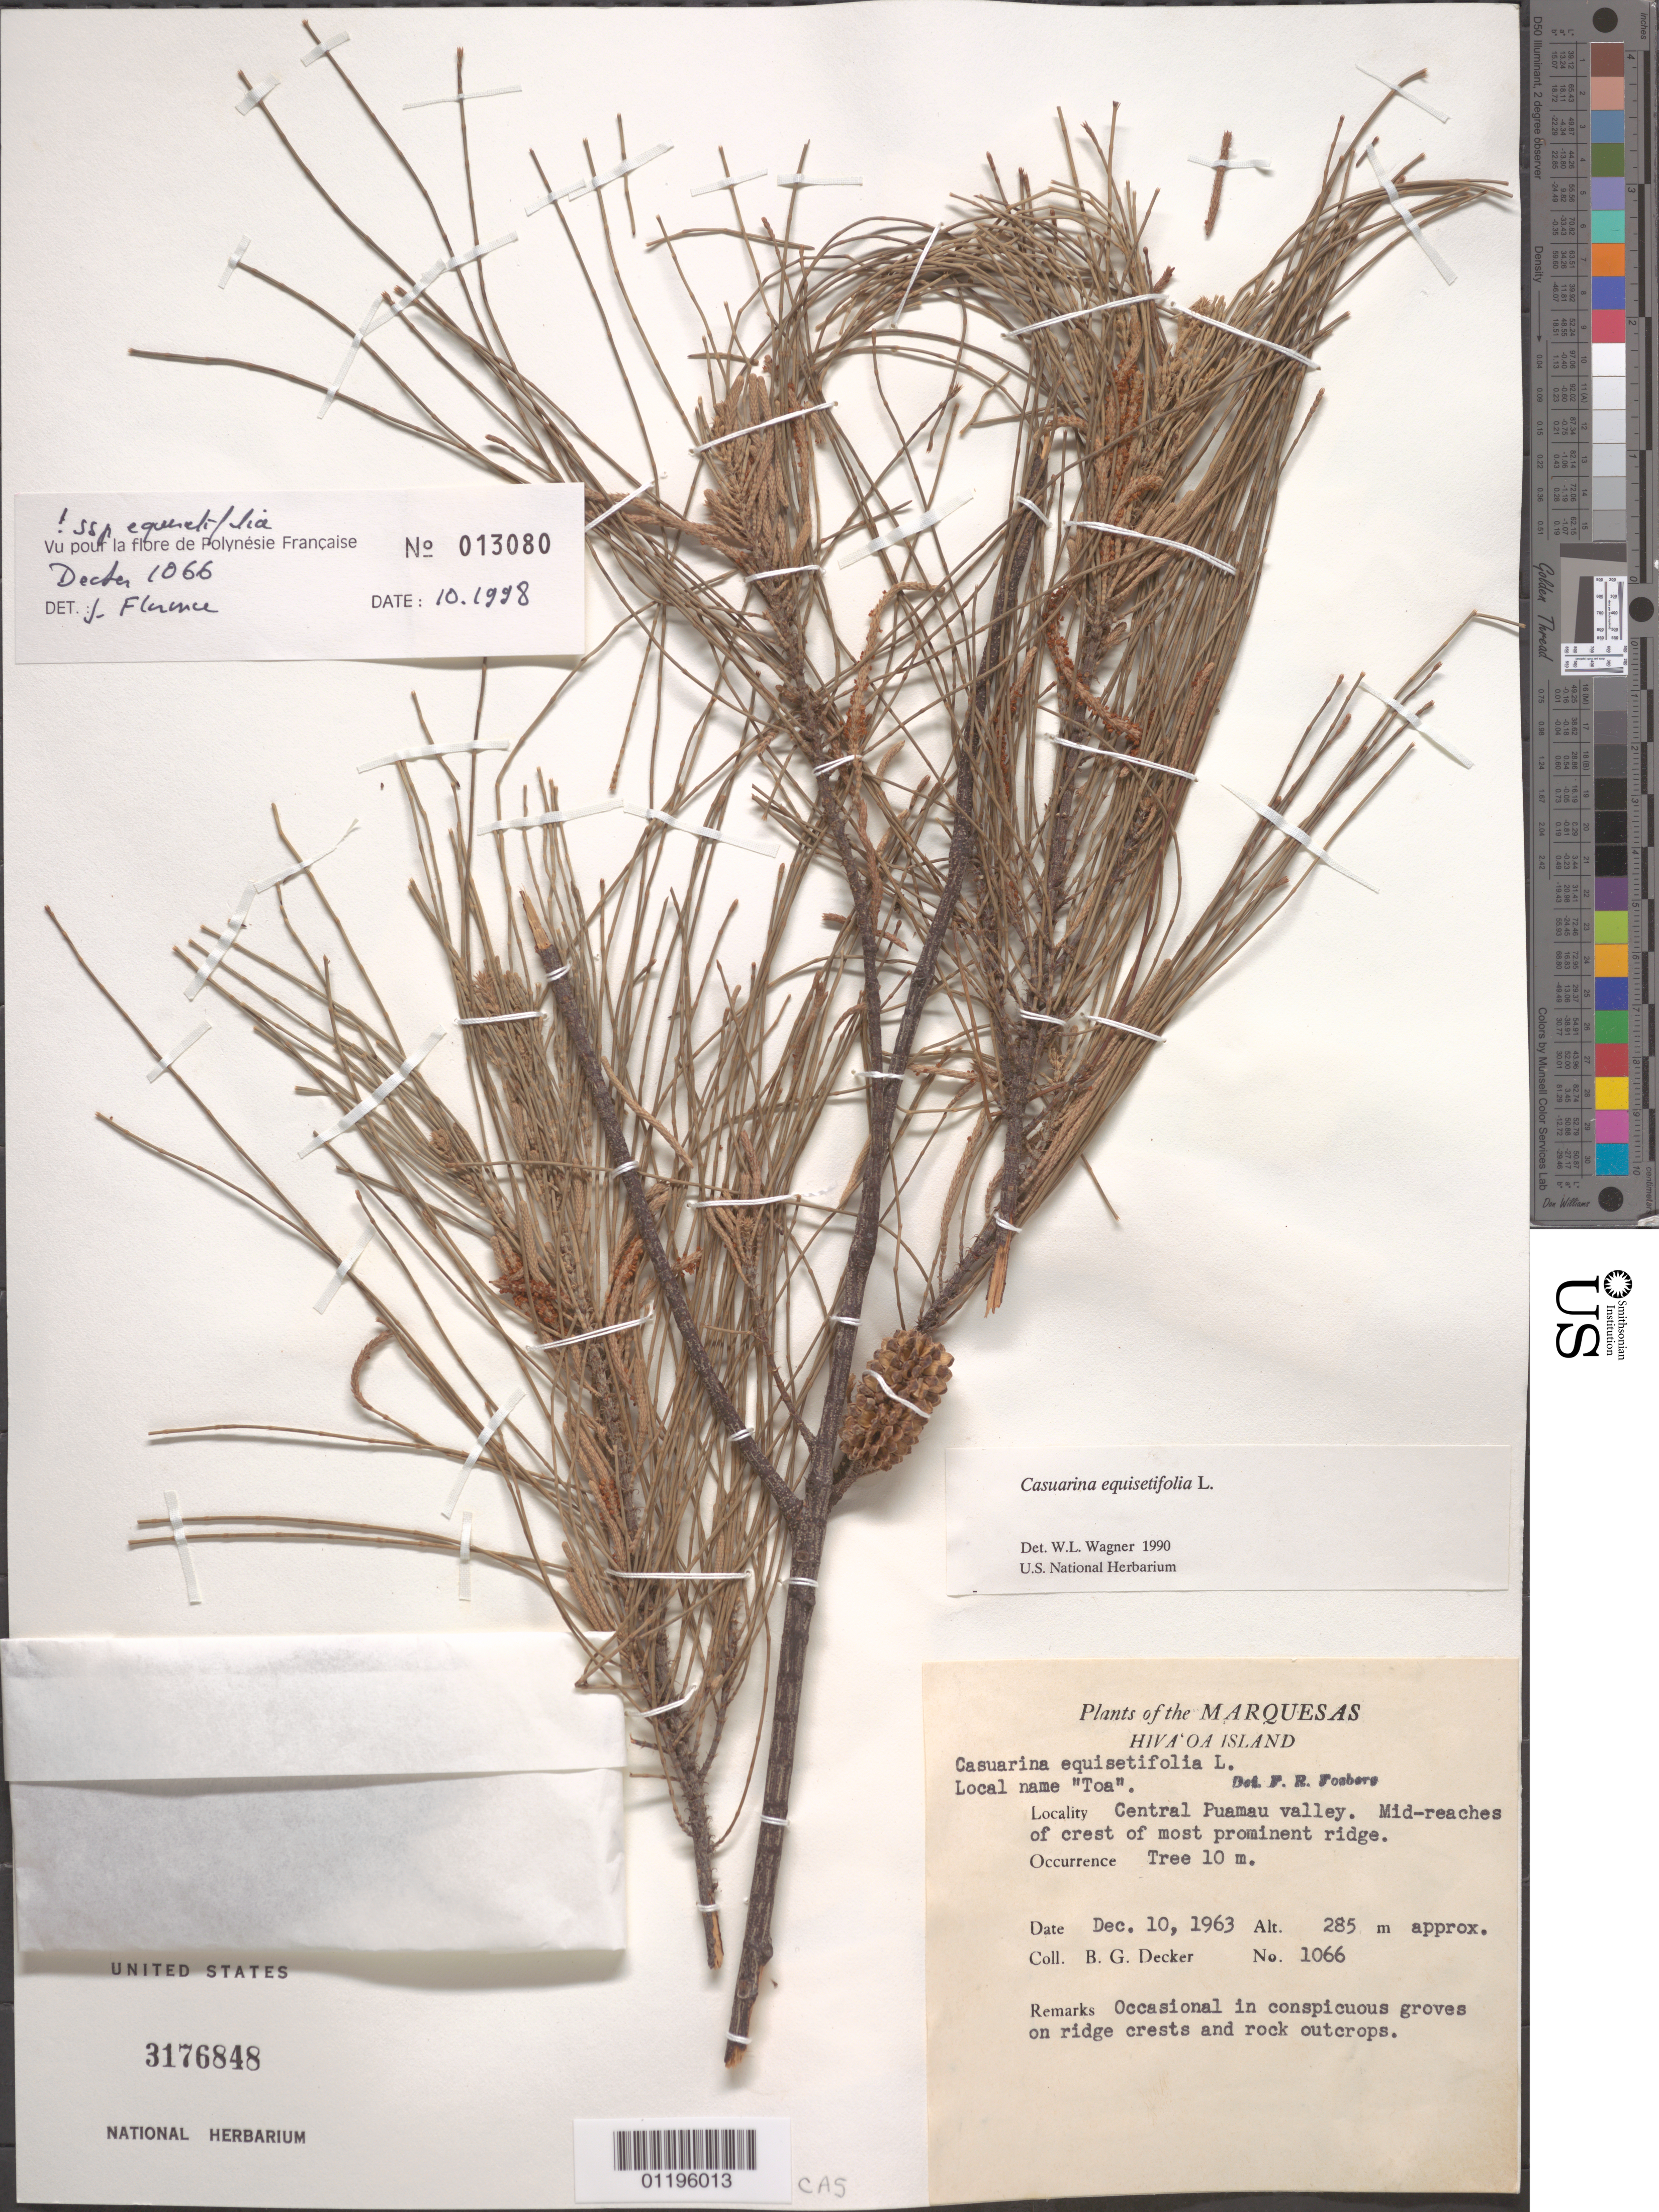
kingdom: Plantae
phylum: Tracheophyta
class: Magnoliopsida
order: Fagales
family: Casuarinaceae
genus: Casuarina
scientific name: Casuarina equisetifolia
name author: L.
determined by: Wagner, W. L., (BOT), Smithsonian Institution - National Museum of Natural History (UNITED STATES)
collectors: B. G. Decker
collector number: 1066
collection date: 1963-12-10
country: French Polynesia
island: Hiva Oa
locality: central Puamau Valley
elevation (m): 285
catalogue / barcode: US 3176848